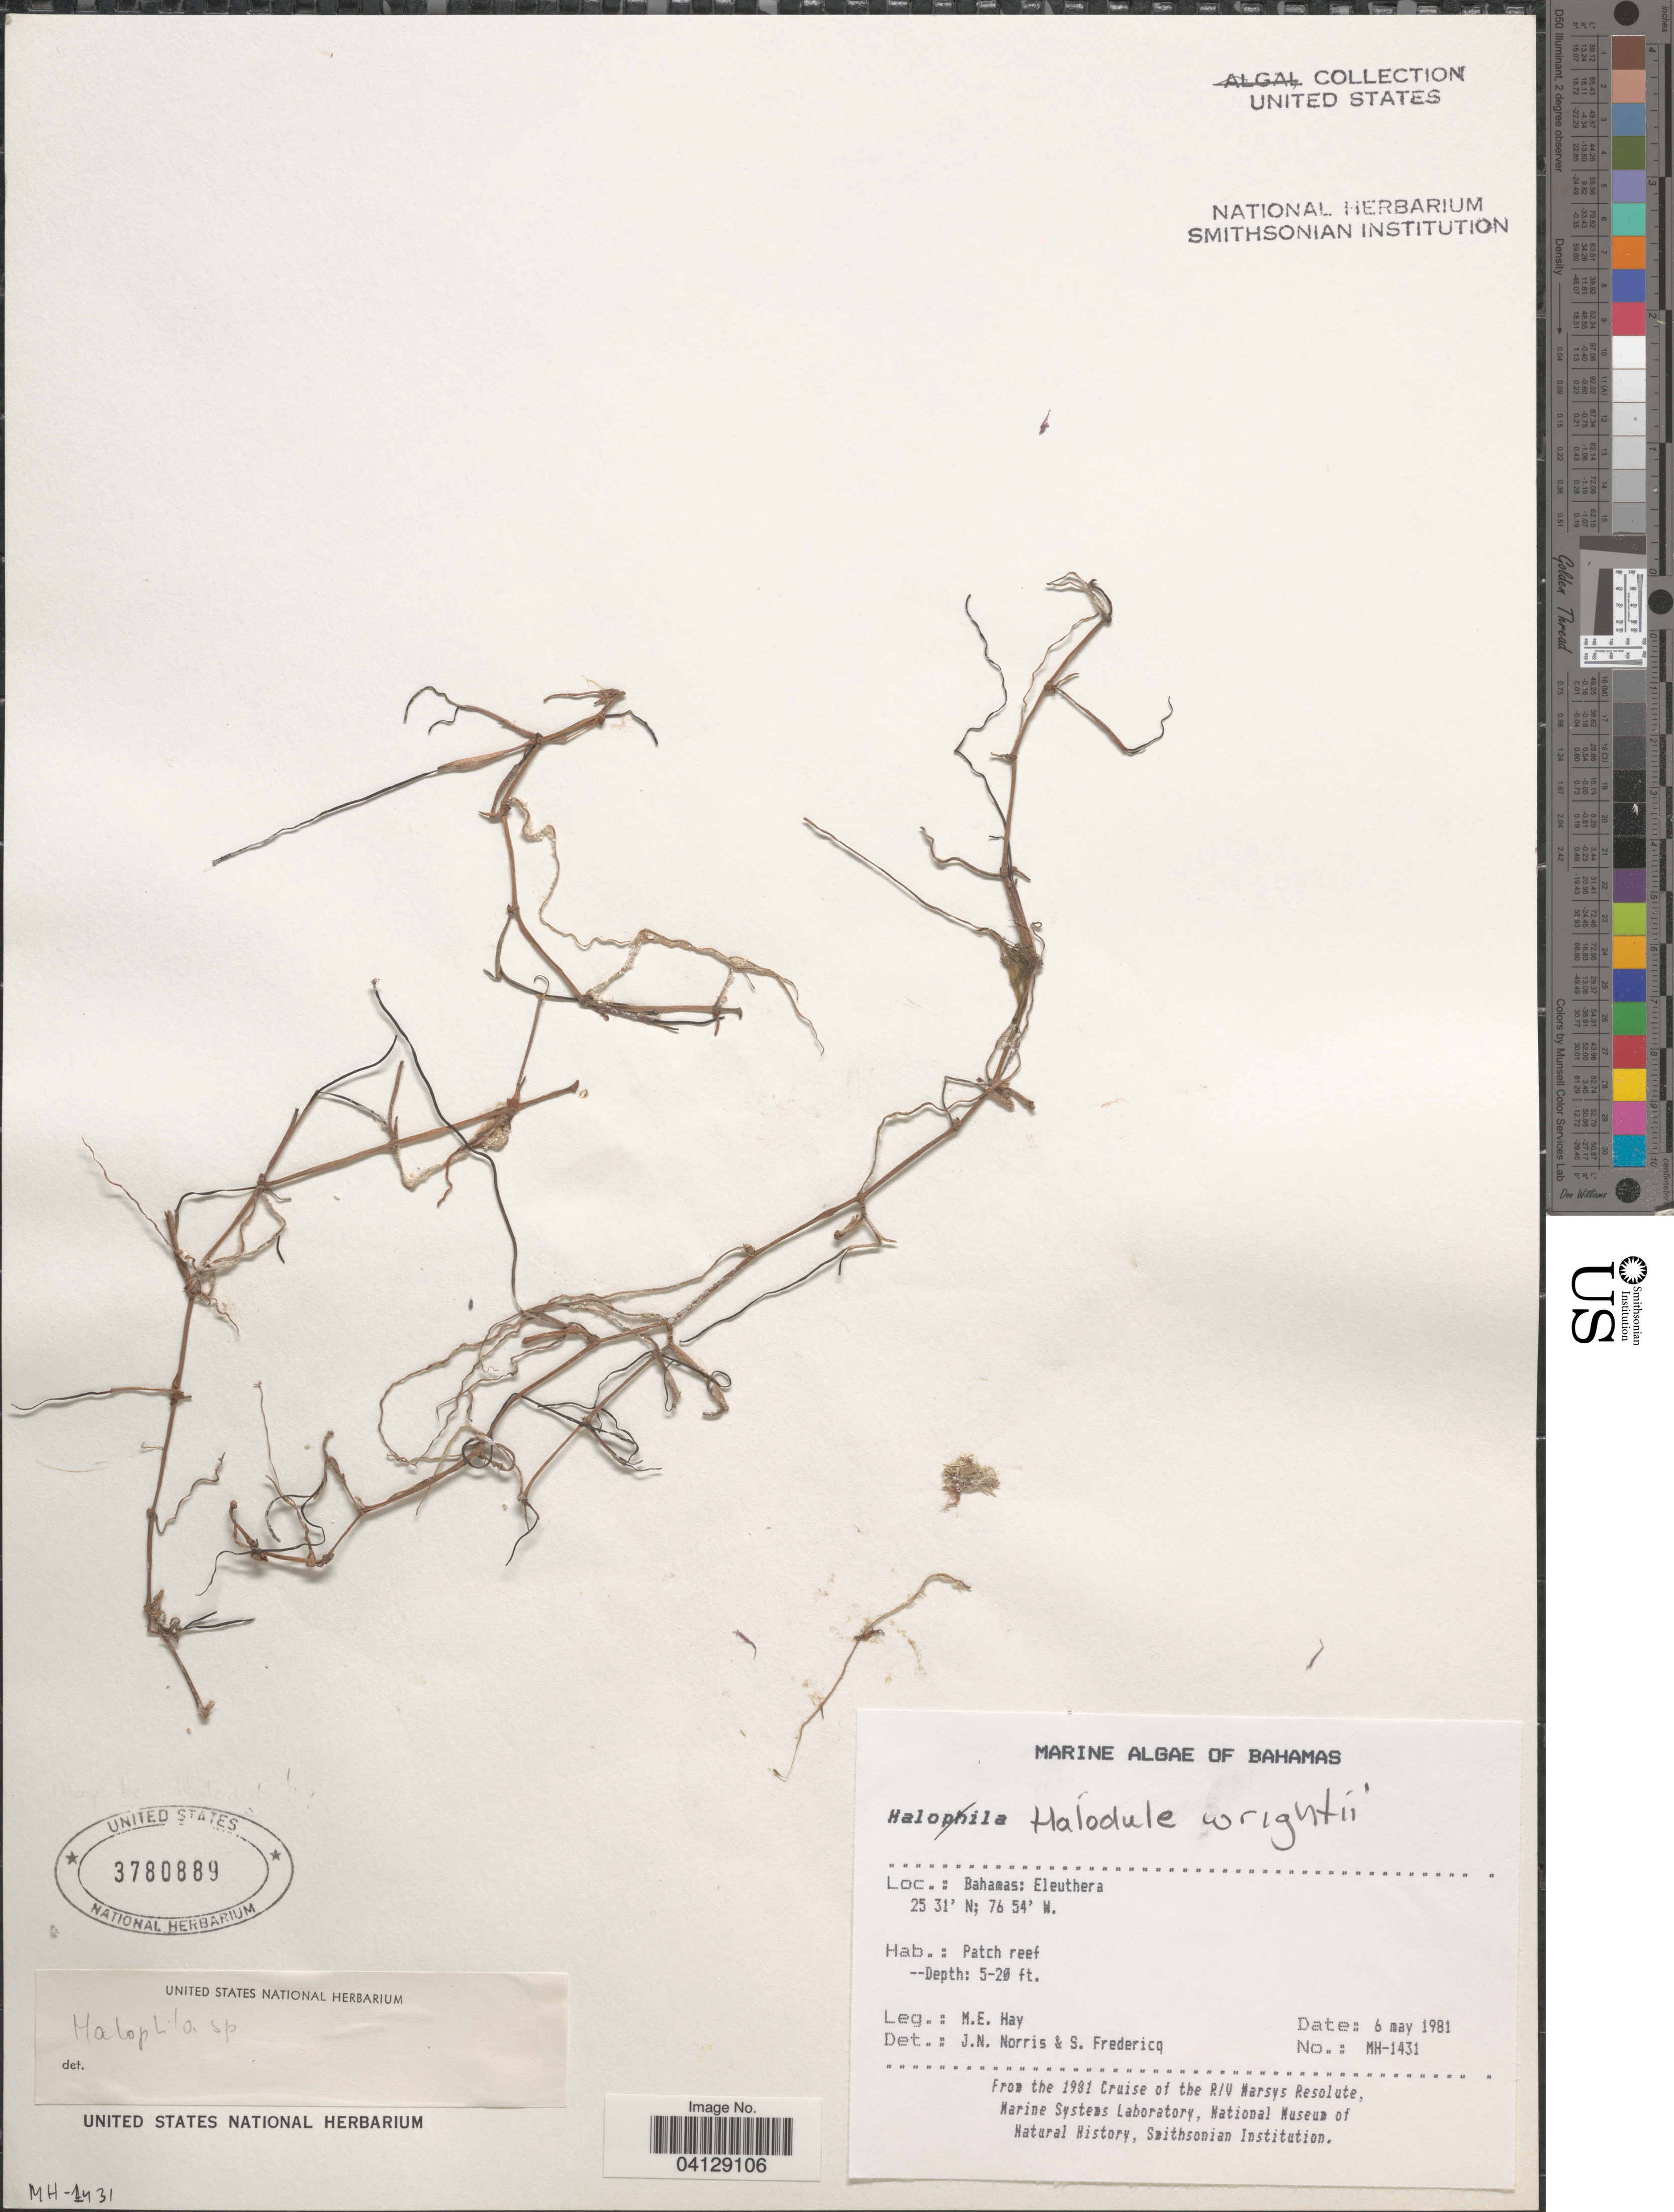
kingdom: Plantae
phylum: Tracheophyta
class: Liliopsida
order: Alismatales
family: Cymodoceaceae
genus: Halodule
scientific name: Halodule wrightii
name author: Asch.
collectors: M. E. Hay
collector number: MH-1431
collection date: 1981-05-06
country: Bahamas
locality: Eleuthera.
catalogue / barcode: US 3780889